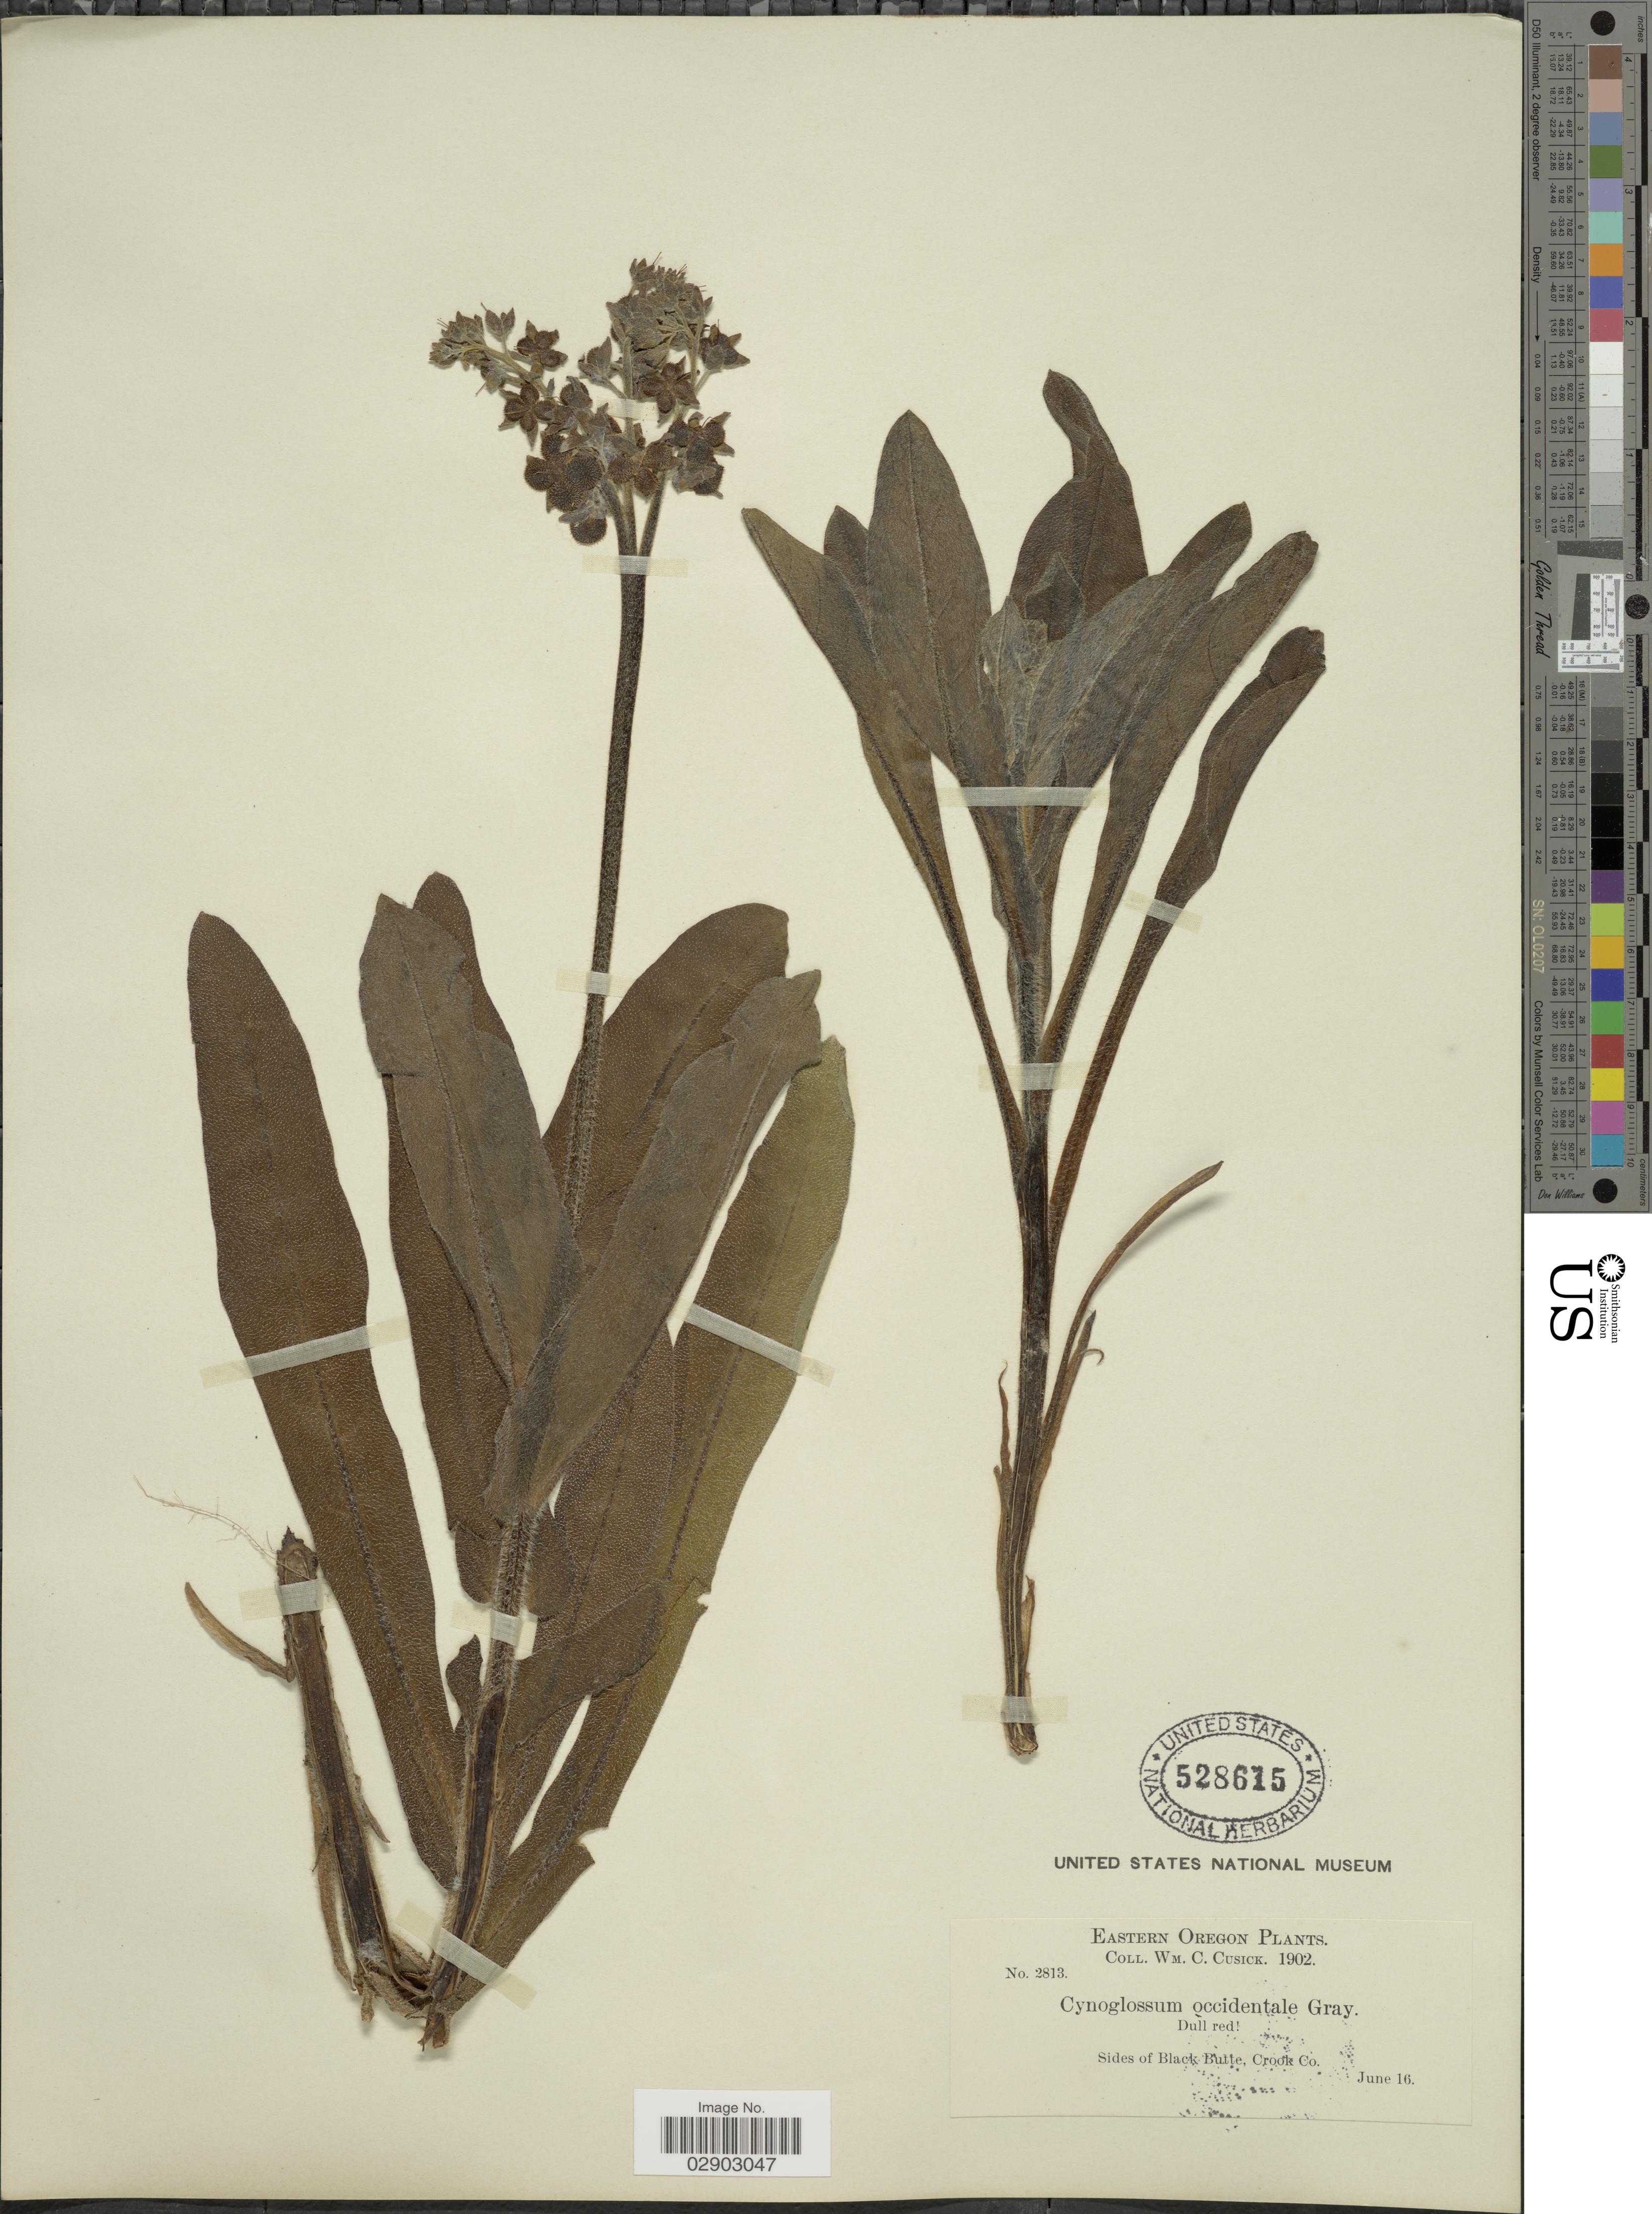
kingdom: Plantae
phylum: Tracheophyta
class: Magnoliopsida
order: Boraginales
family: Boraginaceae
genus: Cynoglossum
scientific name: Cynoglossum occidentale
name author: A. Gray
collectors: W. C. Cusick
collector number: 2813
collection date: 1902-06-16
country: United States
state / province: Oregon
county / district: Crook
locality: Eastern Oregon. Sides of Black Butte, Crook Co.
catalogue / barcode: US 528615